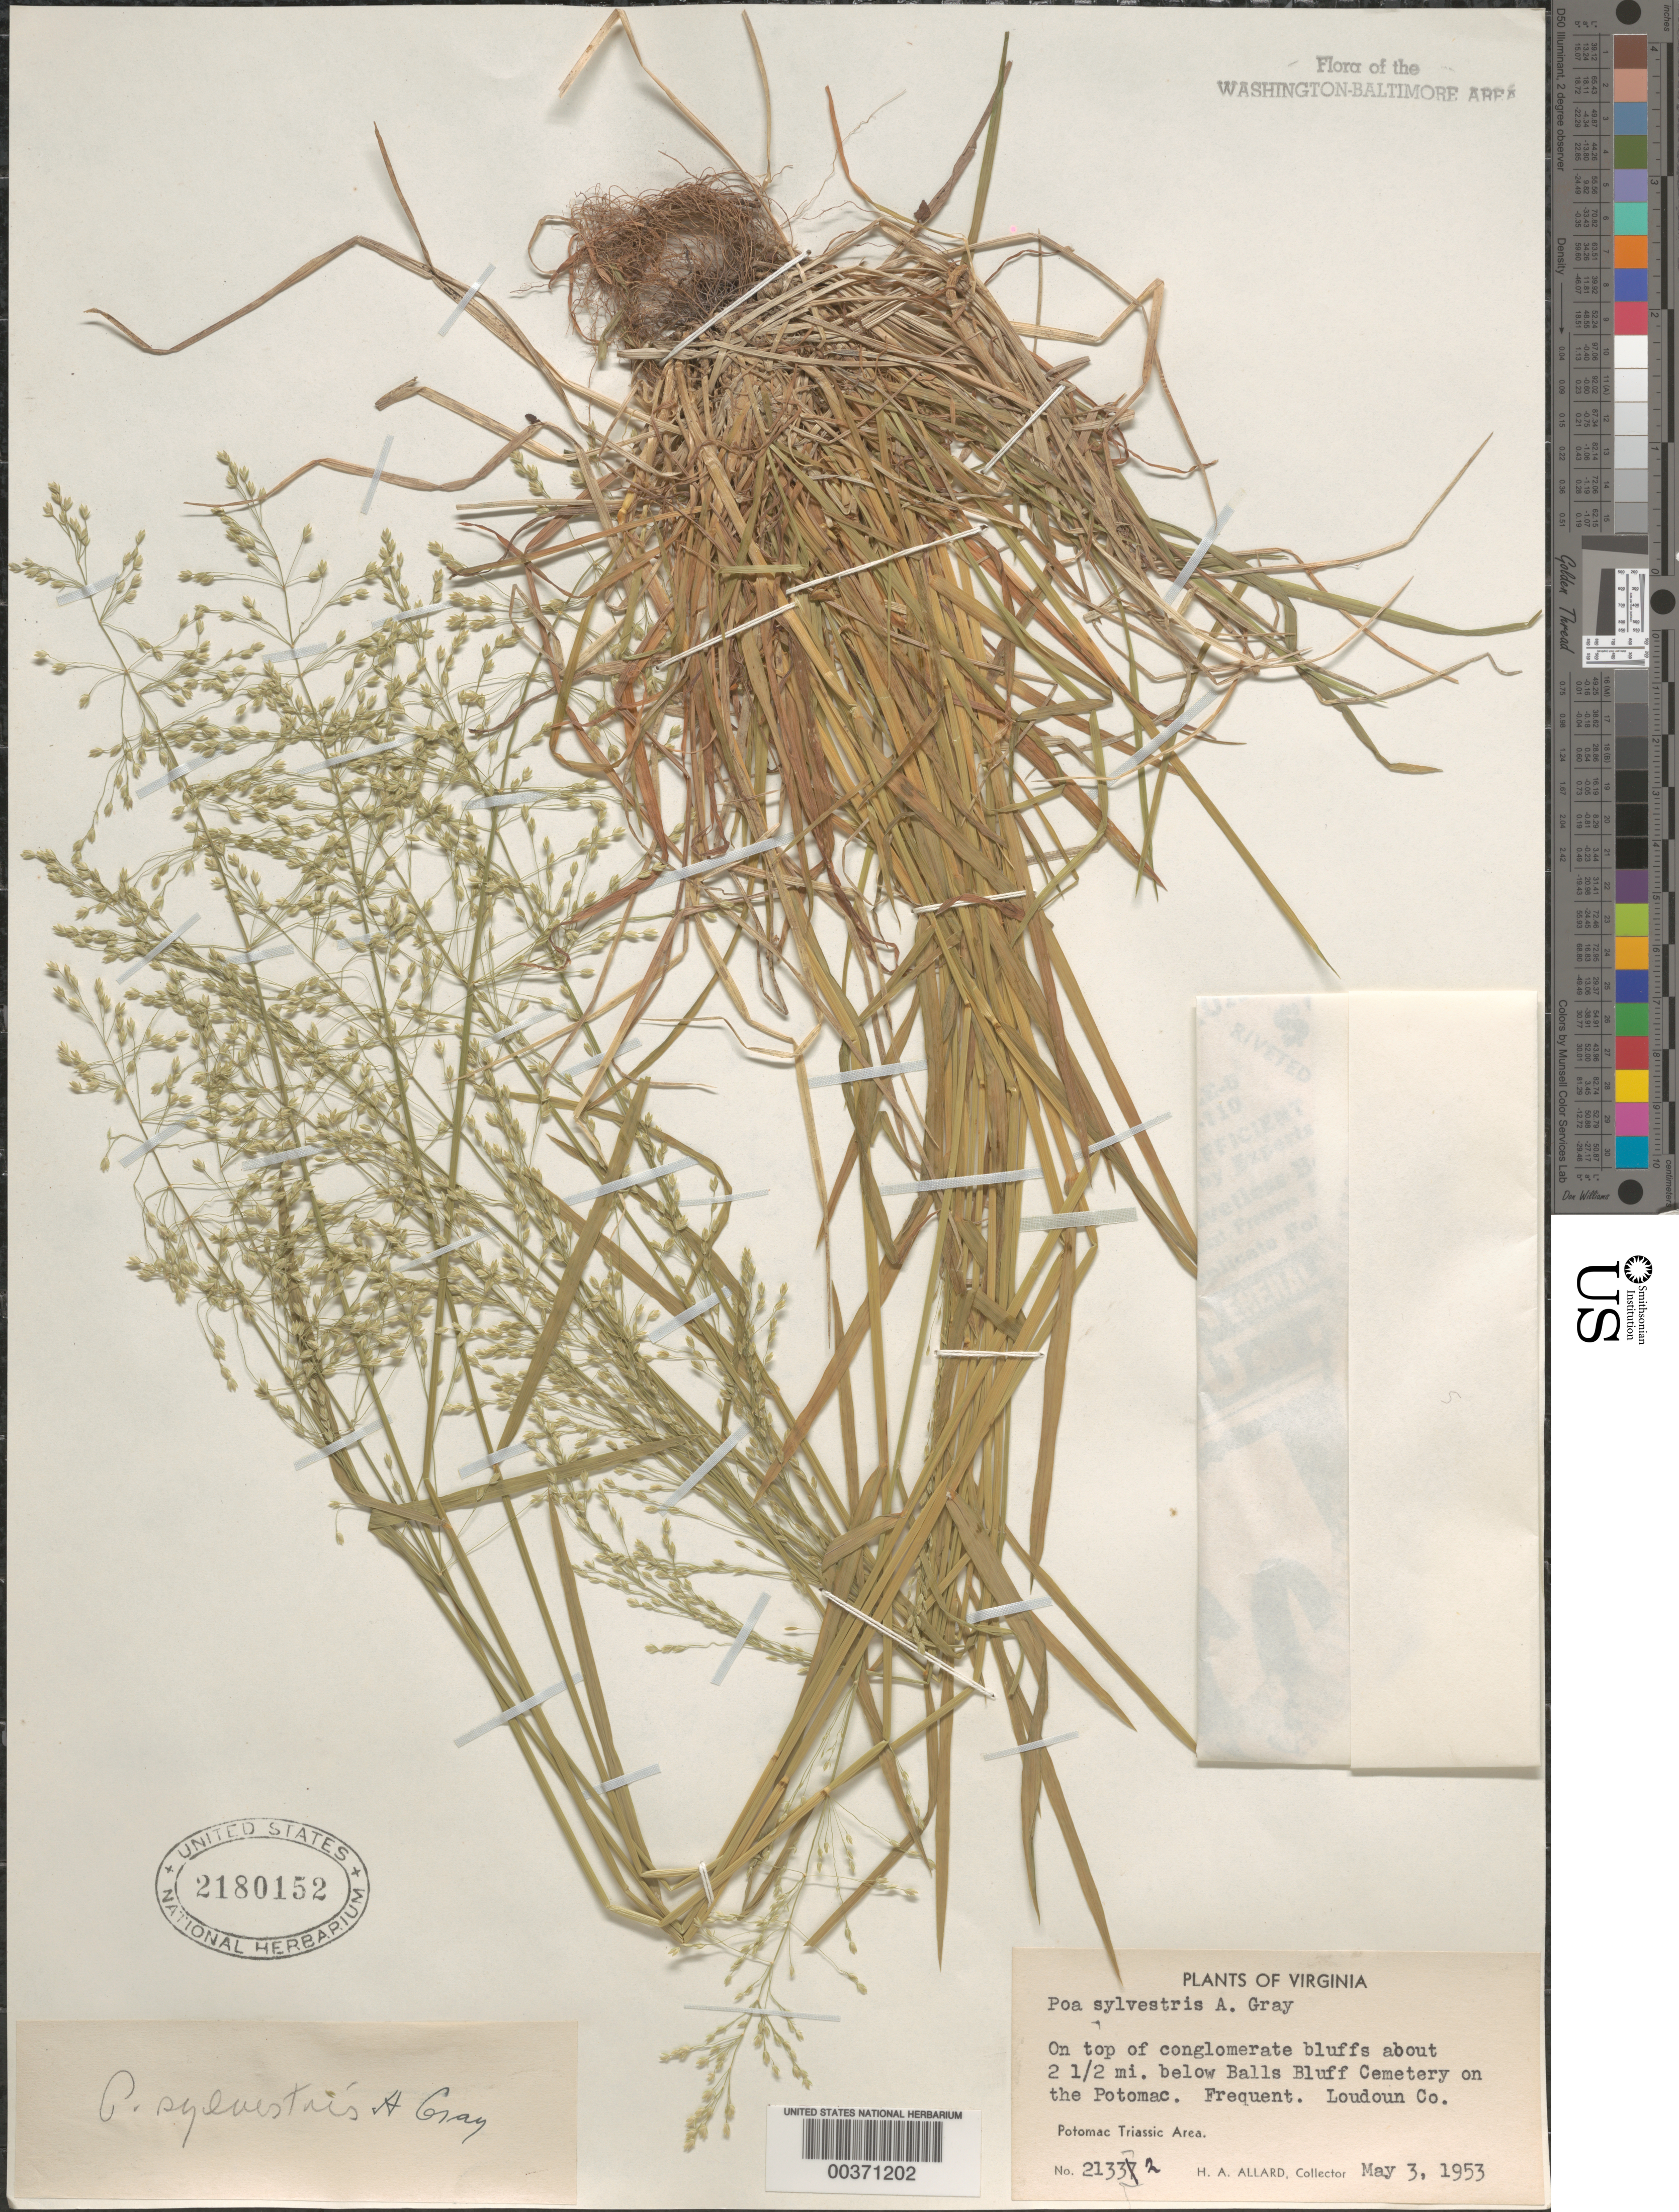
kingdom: Plantae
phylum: Tracheophyta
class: Liliopsida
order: Poales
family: Poaceae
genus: Poa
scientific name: Poa sylvestris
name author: A. Gray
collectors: H. A. Allard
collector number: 21332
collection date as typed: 03 May 1953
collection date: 1953-05-03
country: United States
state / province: Virginia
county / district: Loudoun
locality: Downstream from Balls Bluff Cemetery on the Potomac River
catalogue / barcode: US 2180152